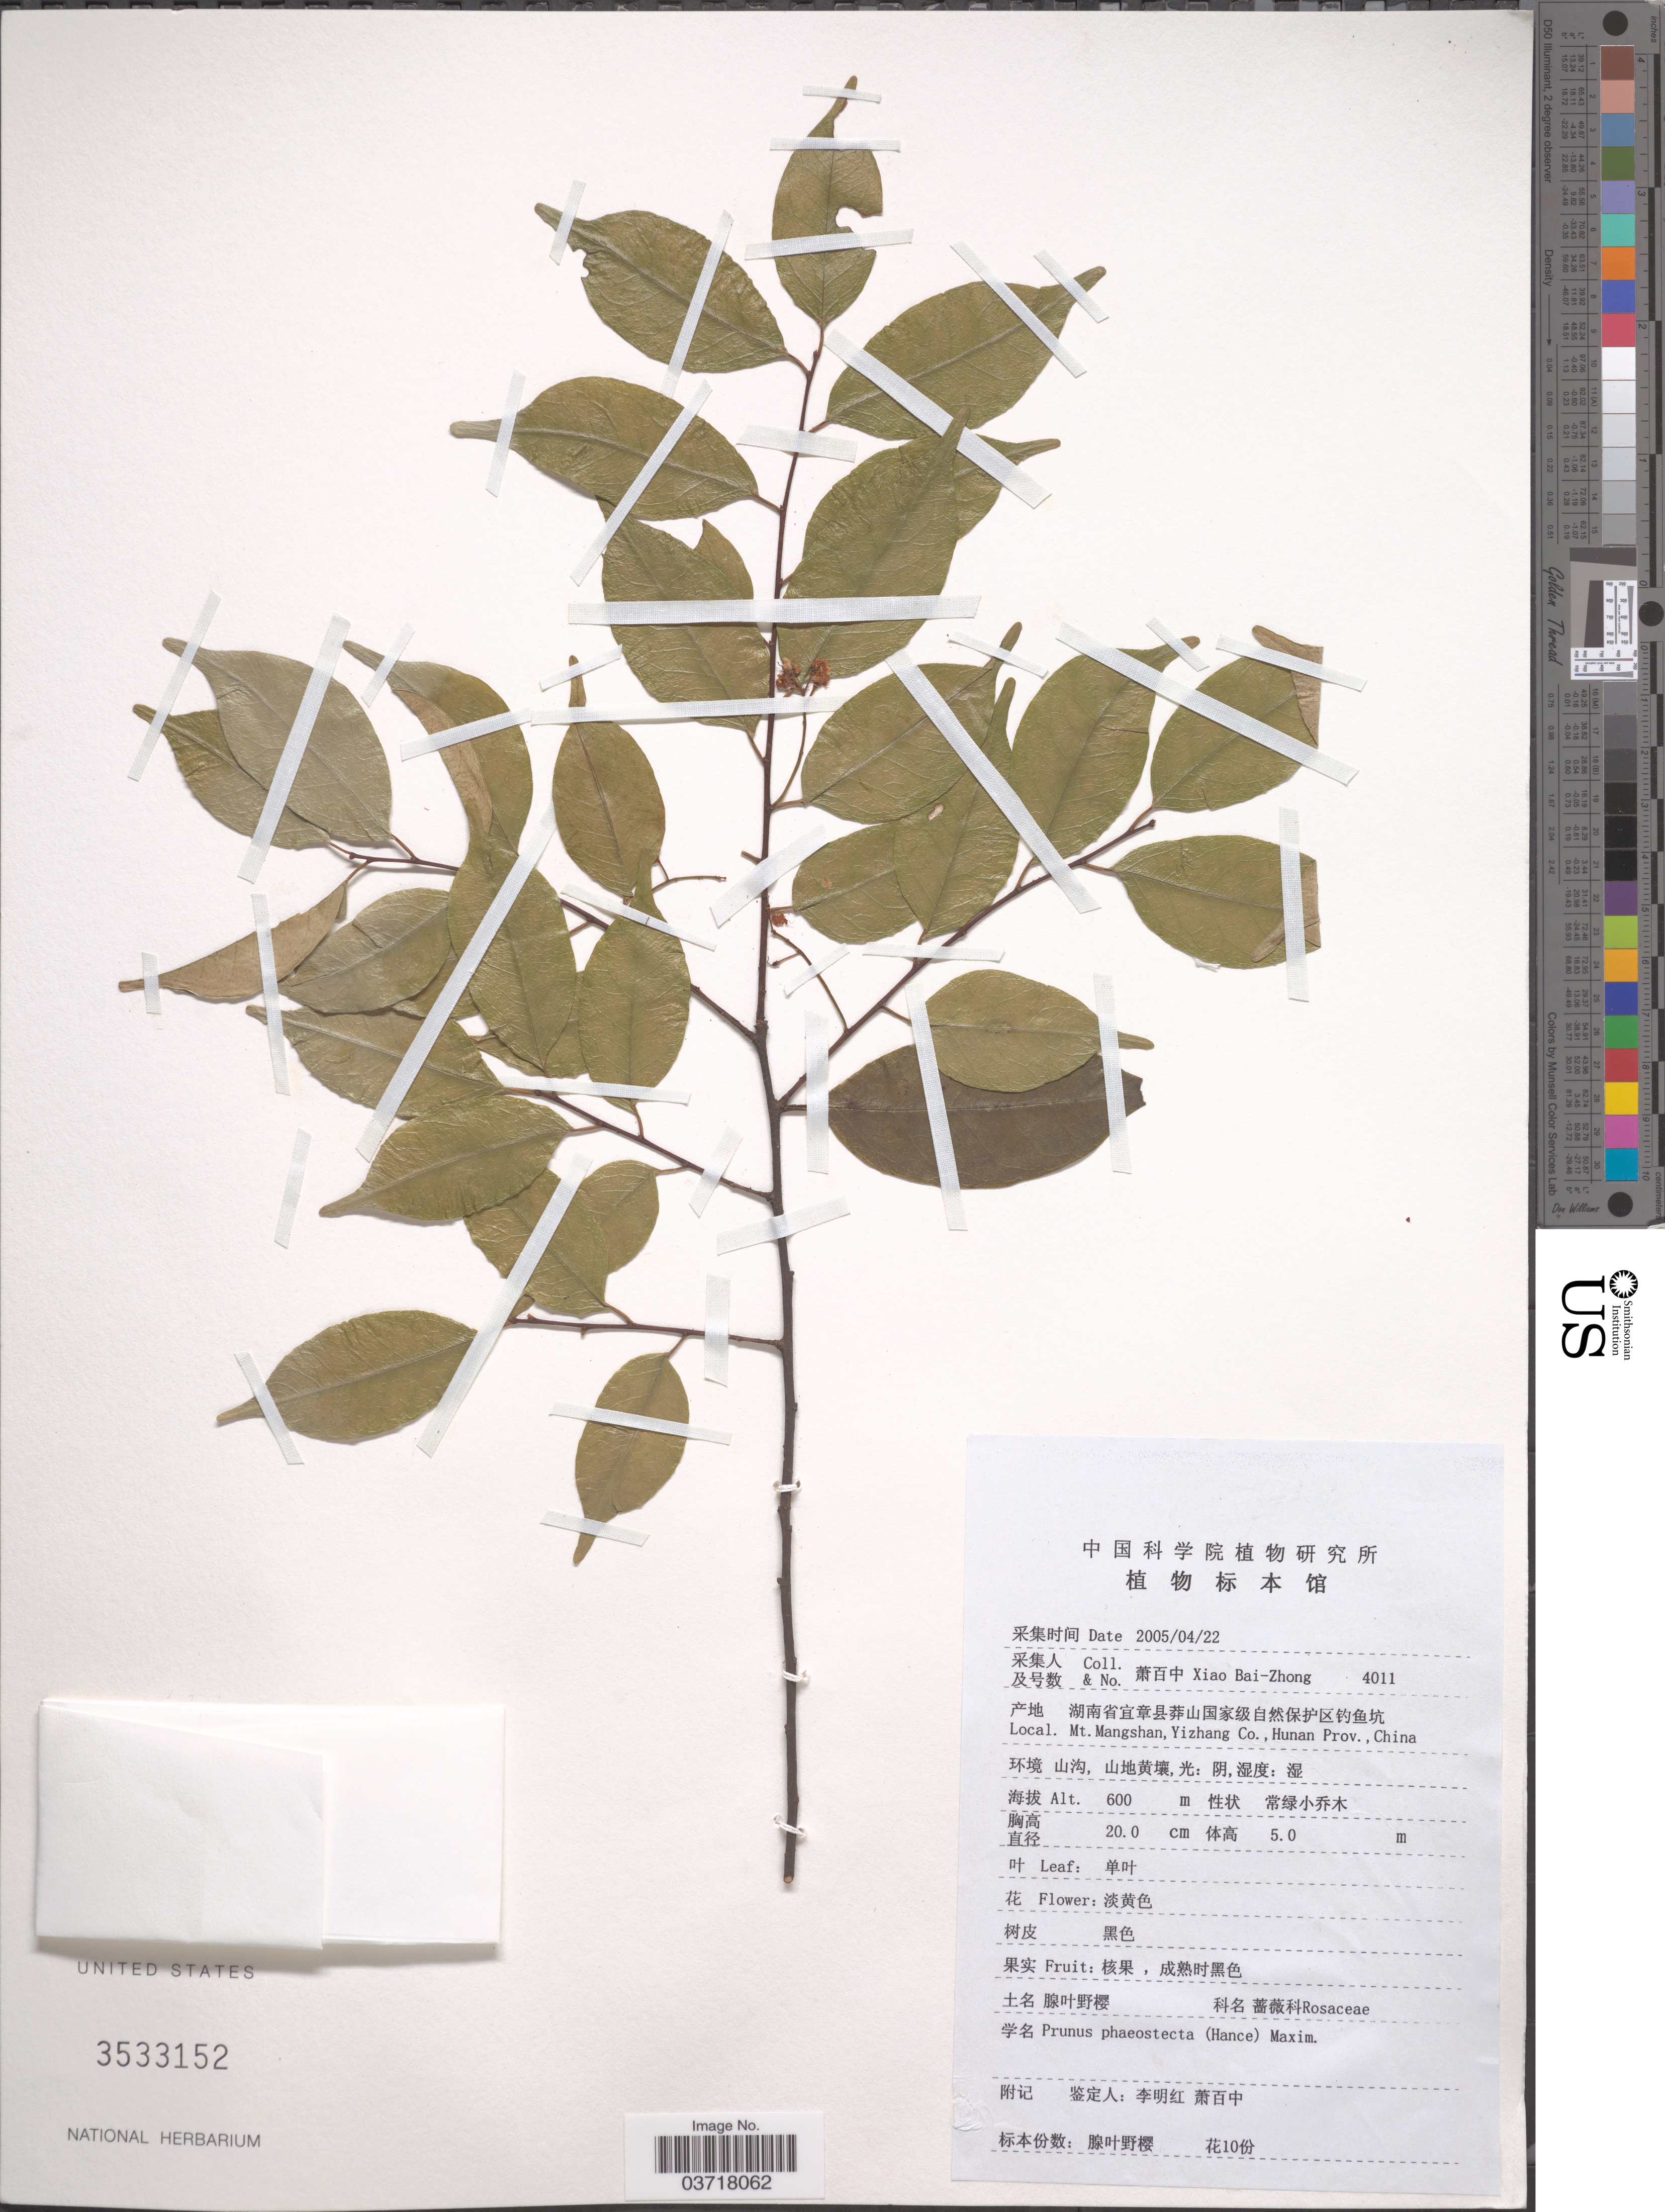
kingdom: Plantae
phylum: Tracheophyta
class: Magnoliopsida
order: Rosales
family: Rosaceae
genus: Prunus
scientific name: Prunus phaeosticta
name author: (Hance) Maxim.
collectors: B. Z. Xiao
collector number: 4011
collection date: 2005-04-22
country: China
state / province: Hunan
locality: Mt. Mangshan, Yizhang Co., Hunan Prov.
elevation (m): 600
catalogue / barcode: US 3533152